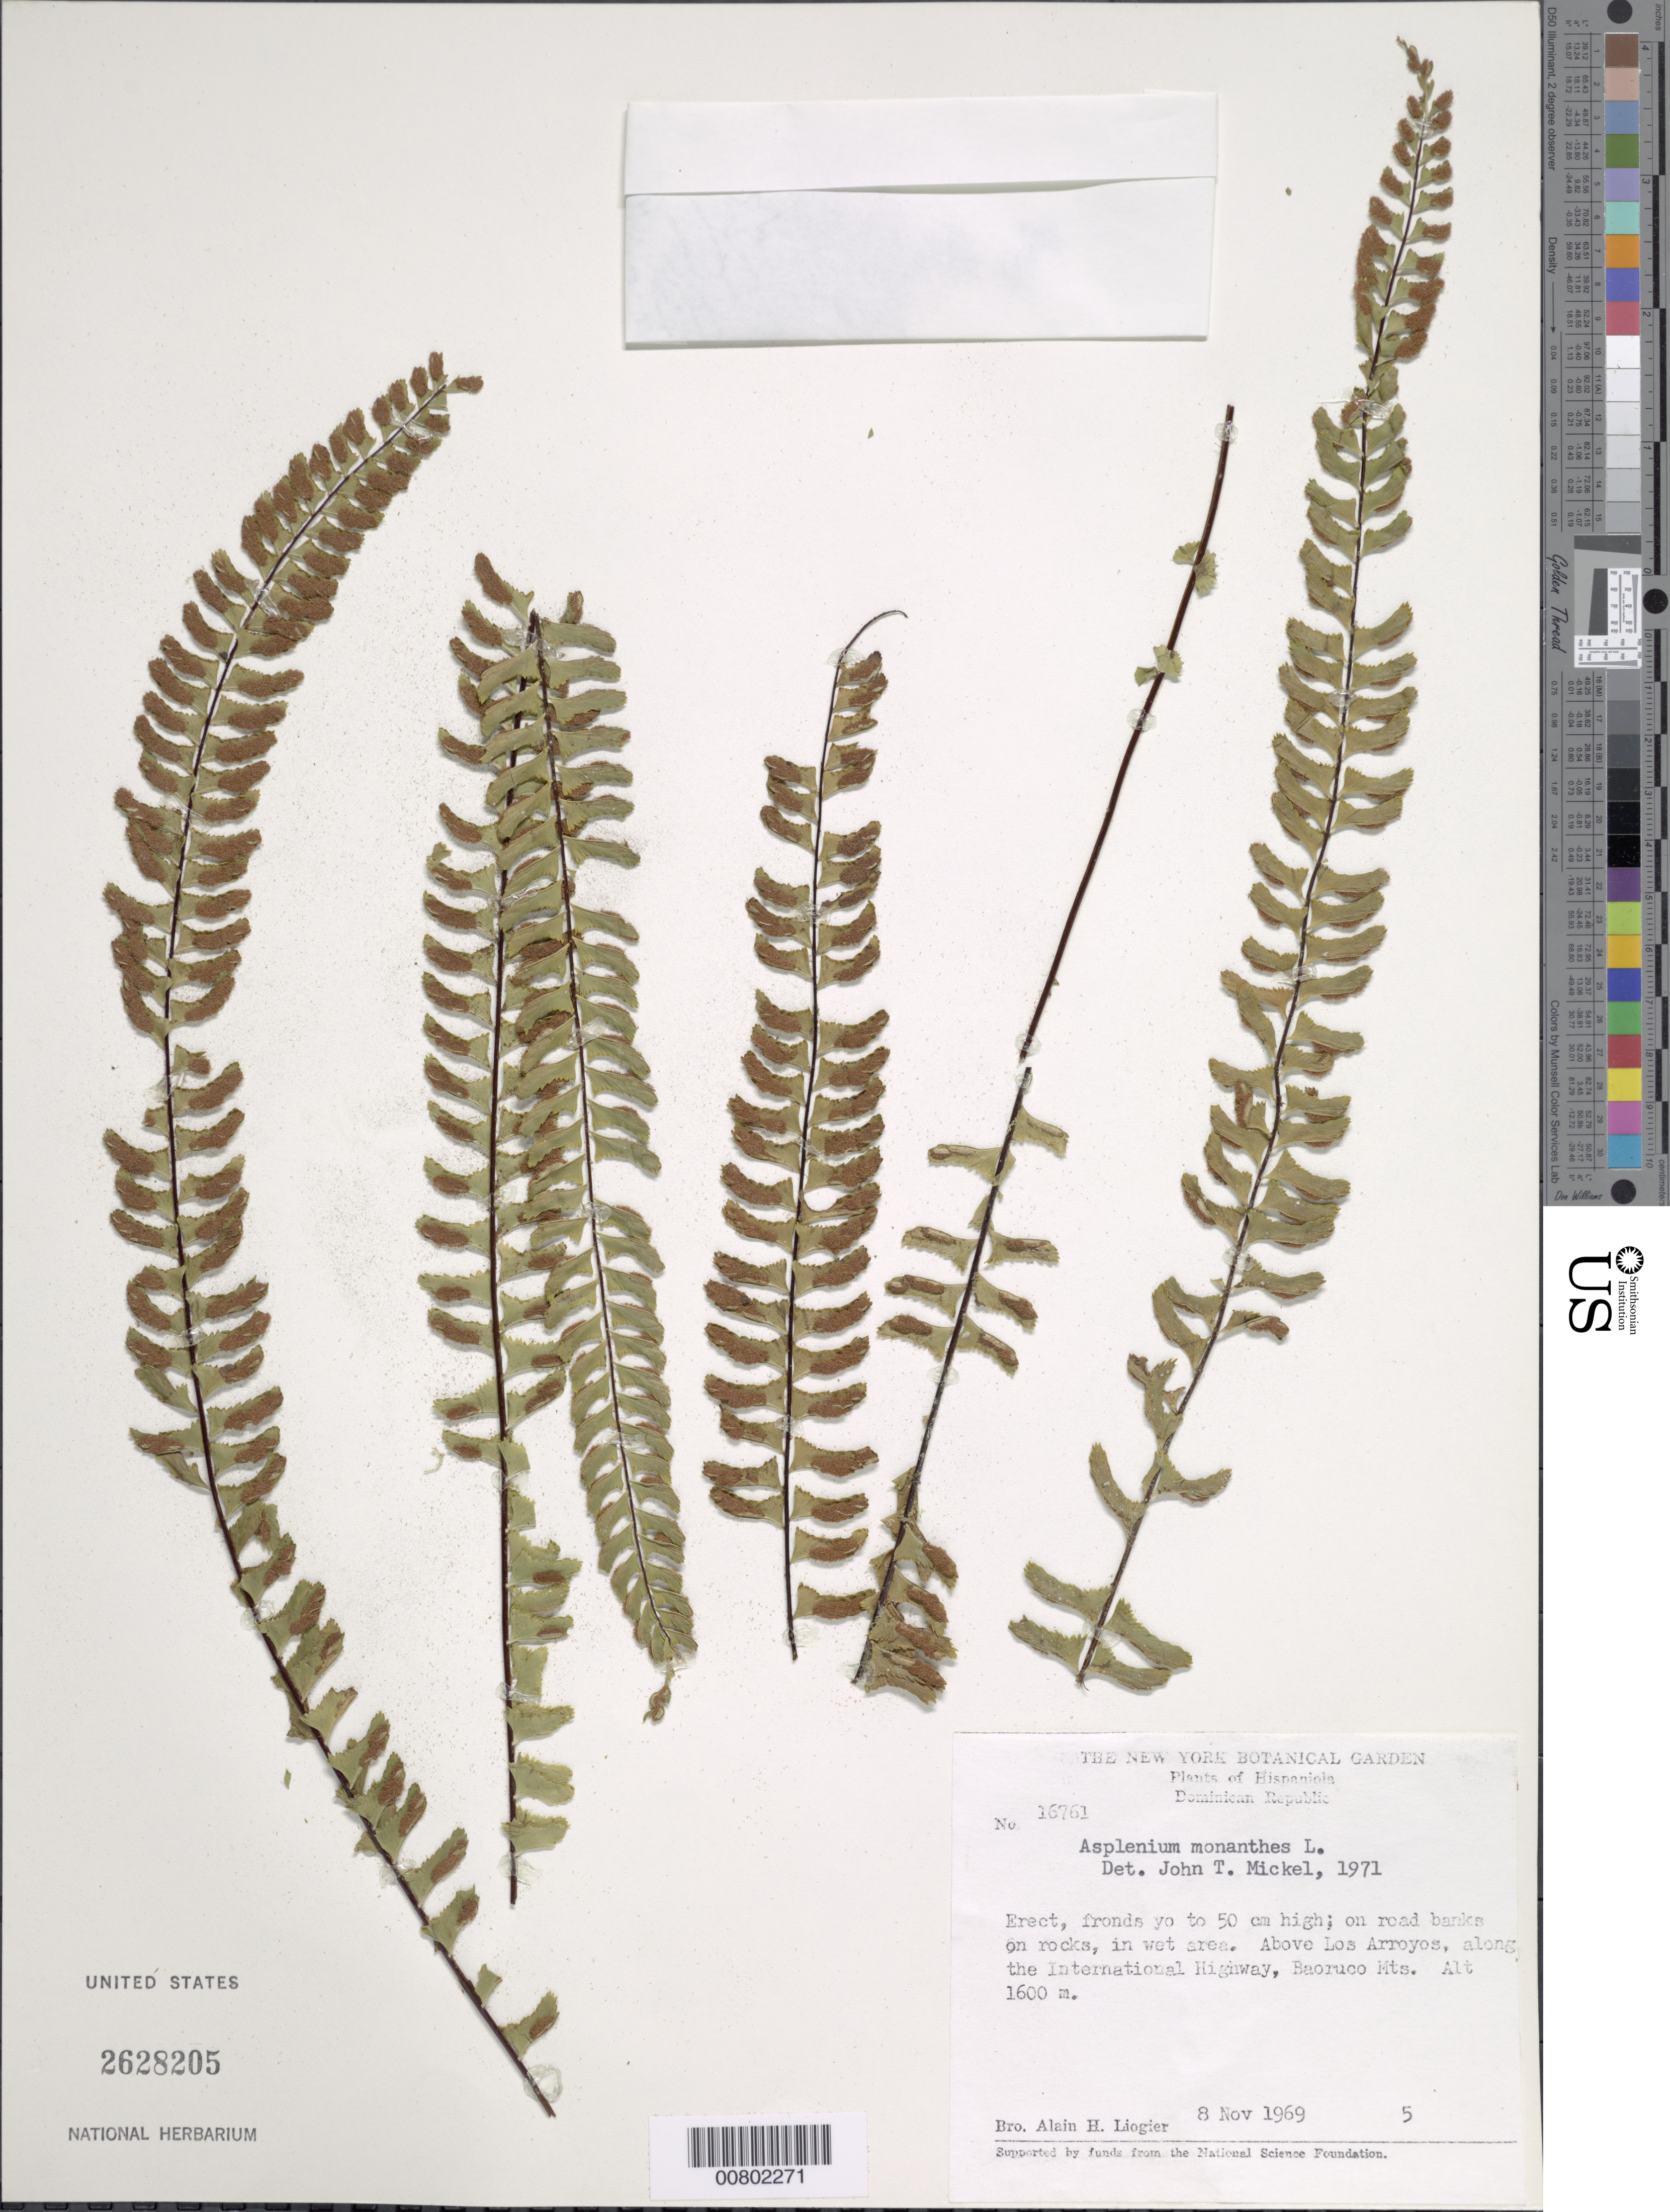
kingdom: Plantae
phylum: Tracheophyta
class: Polypodiopsida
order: Polypodiales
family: Aspleniaceae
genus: Asplenium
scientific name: Asplenium monanthes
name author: L.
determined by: Mickel, J. T., (NY), New York Botanical Garden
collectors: A. H. Liogier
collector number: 16761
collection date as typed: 08 Nov 1969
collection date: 1969-11-08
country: Dominican Republic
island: Hispaniola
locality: International Highway, above Los Arroyos, Baoruco Mts.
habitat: Road banks on rocks, in wet area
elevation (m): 1600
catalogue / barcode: US 2628205